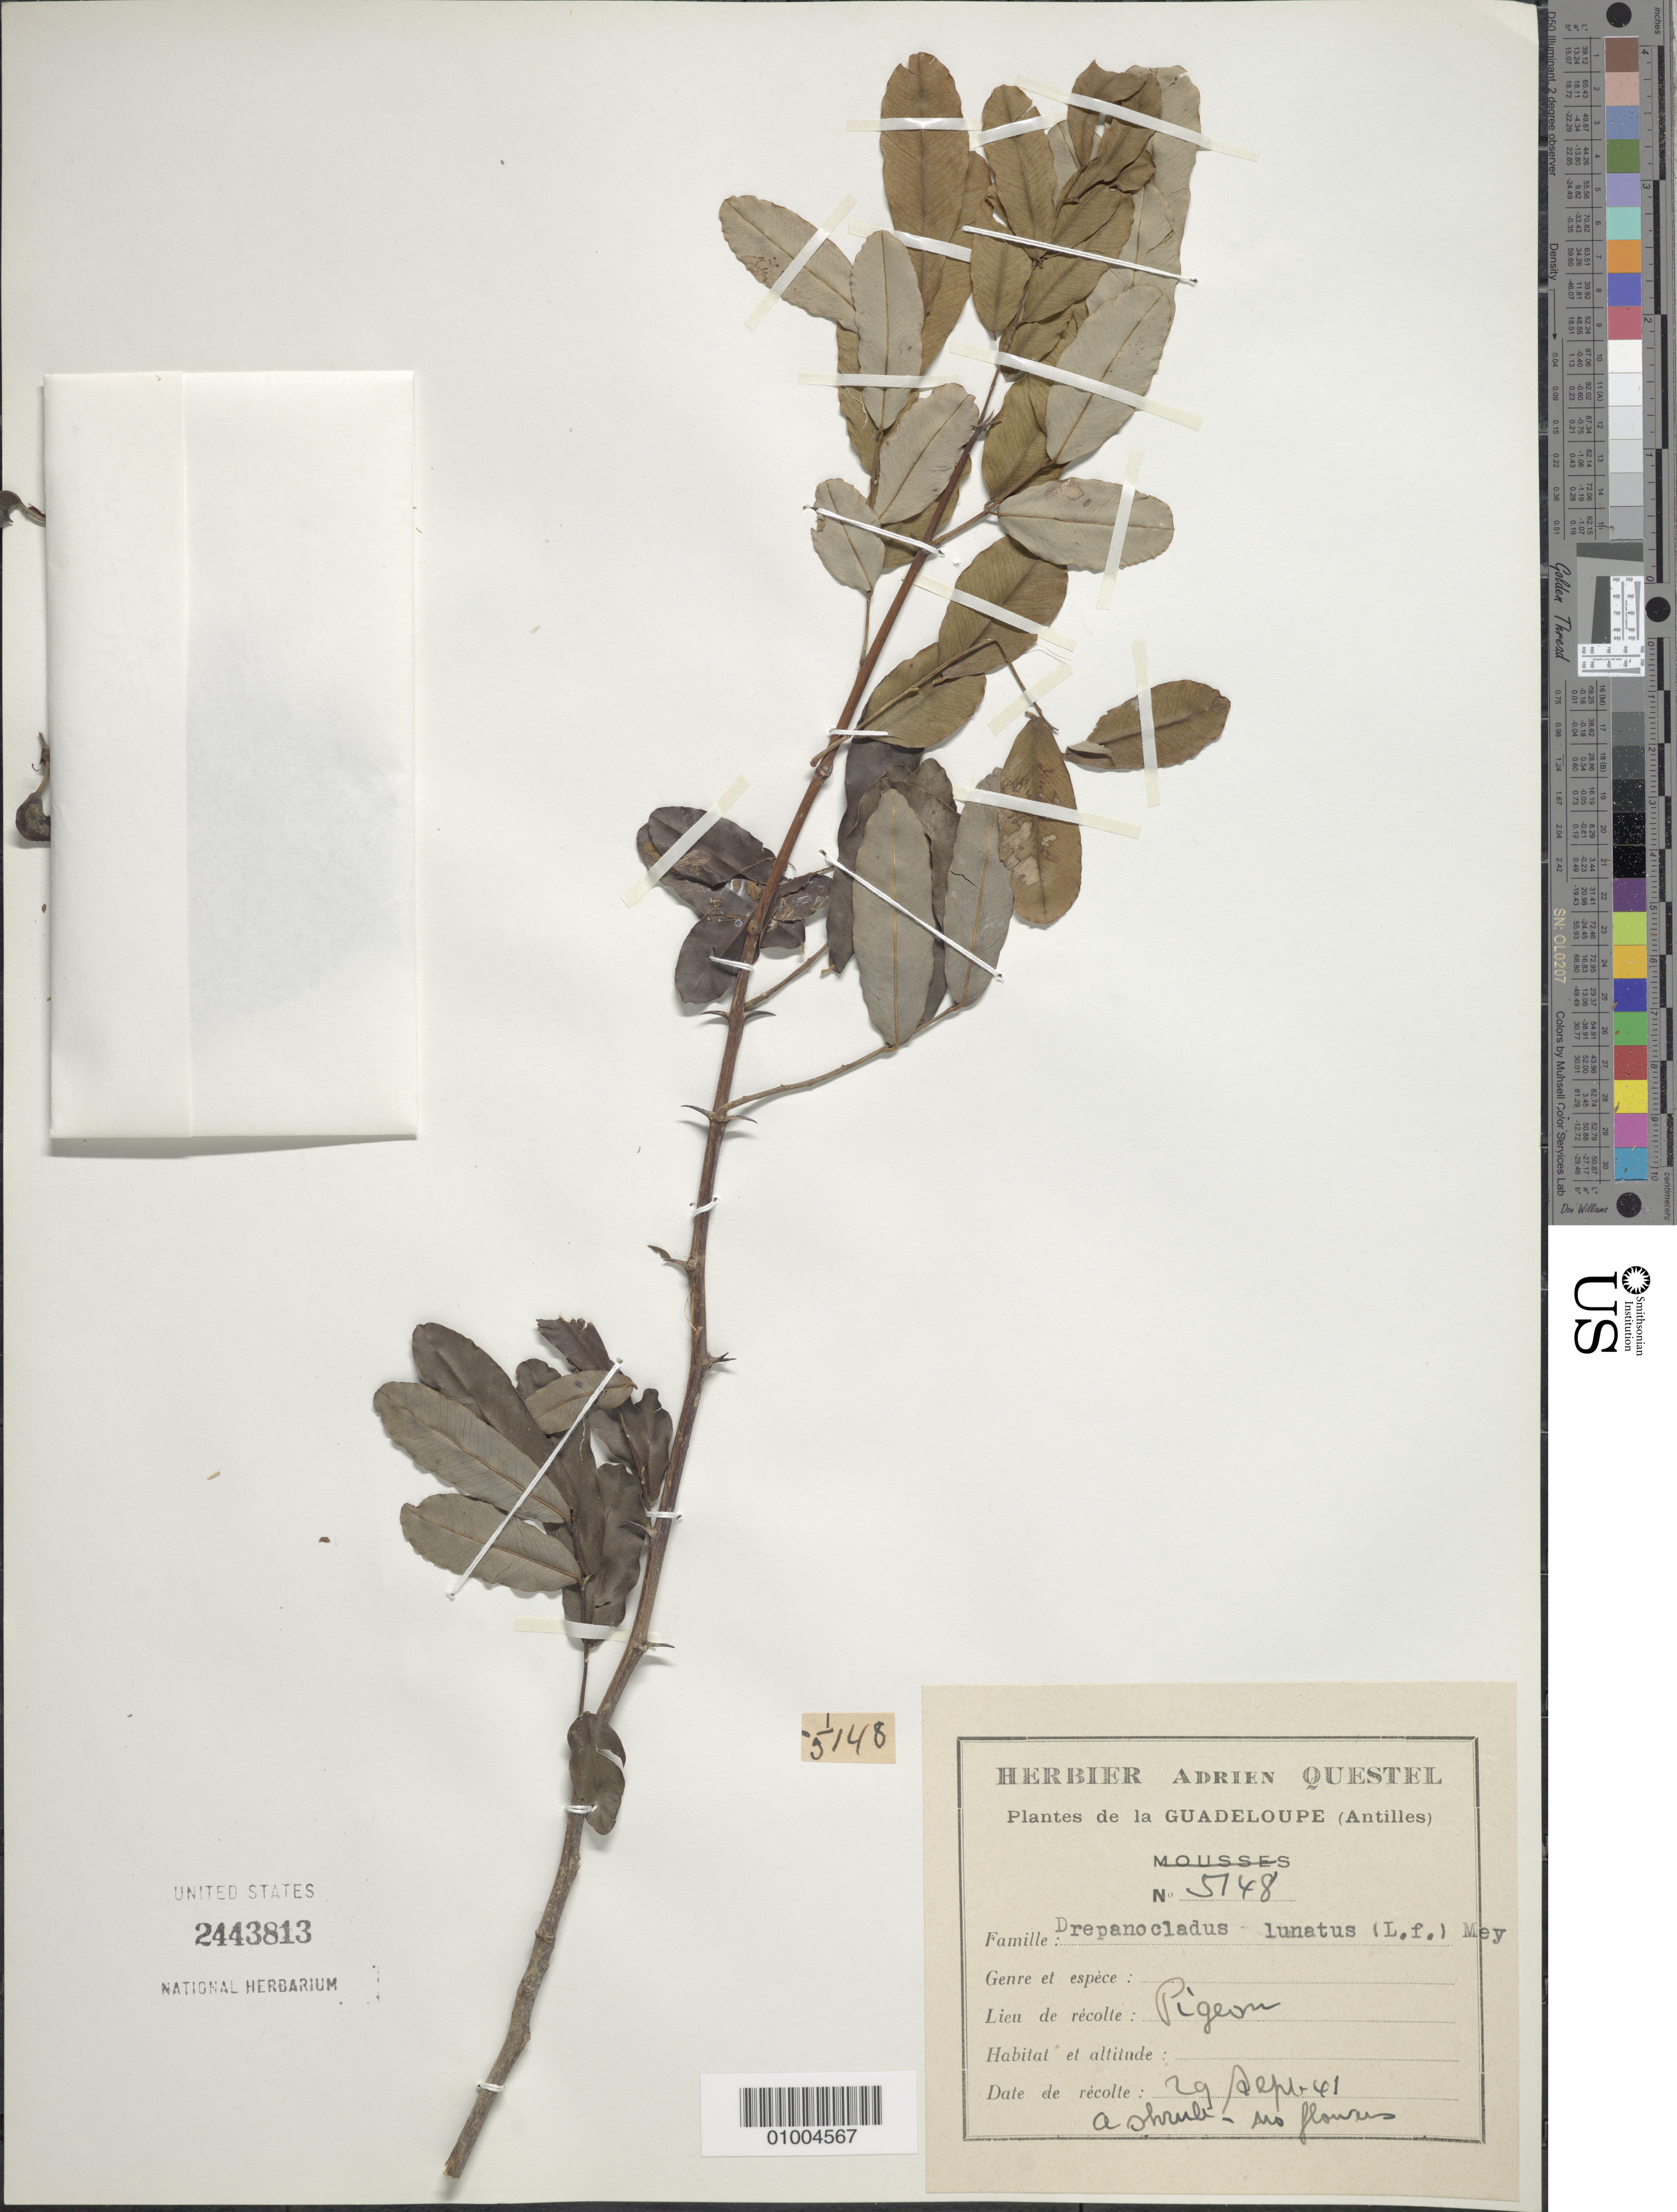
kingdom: Plantae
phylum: Tracheophyta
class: Magnoliopsida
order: Fabales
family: Fabaceae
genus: Machaerium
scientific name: Machaerium lunatum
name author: (L. f.) Ducke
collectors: A. Questel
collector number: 5748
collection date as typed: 29 Sep 1941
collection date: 1941-09-29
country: Guadeloupe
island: Basse Terre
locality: Pigeon Island.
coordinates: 0 N, 0 E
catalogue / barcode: US 2443813